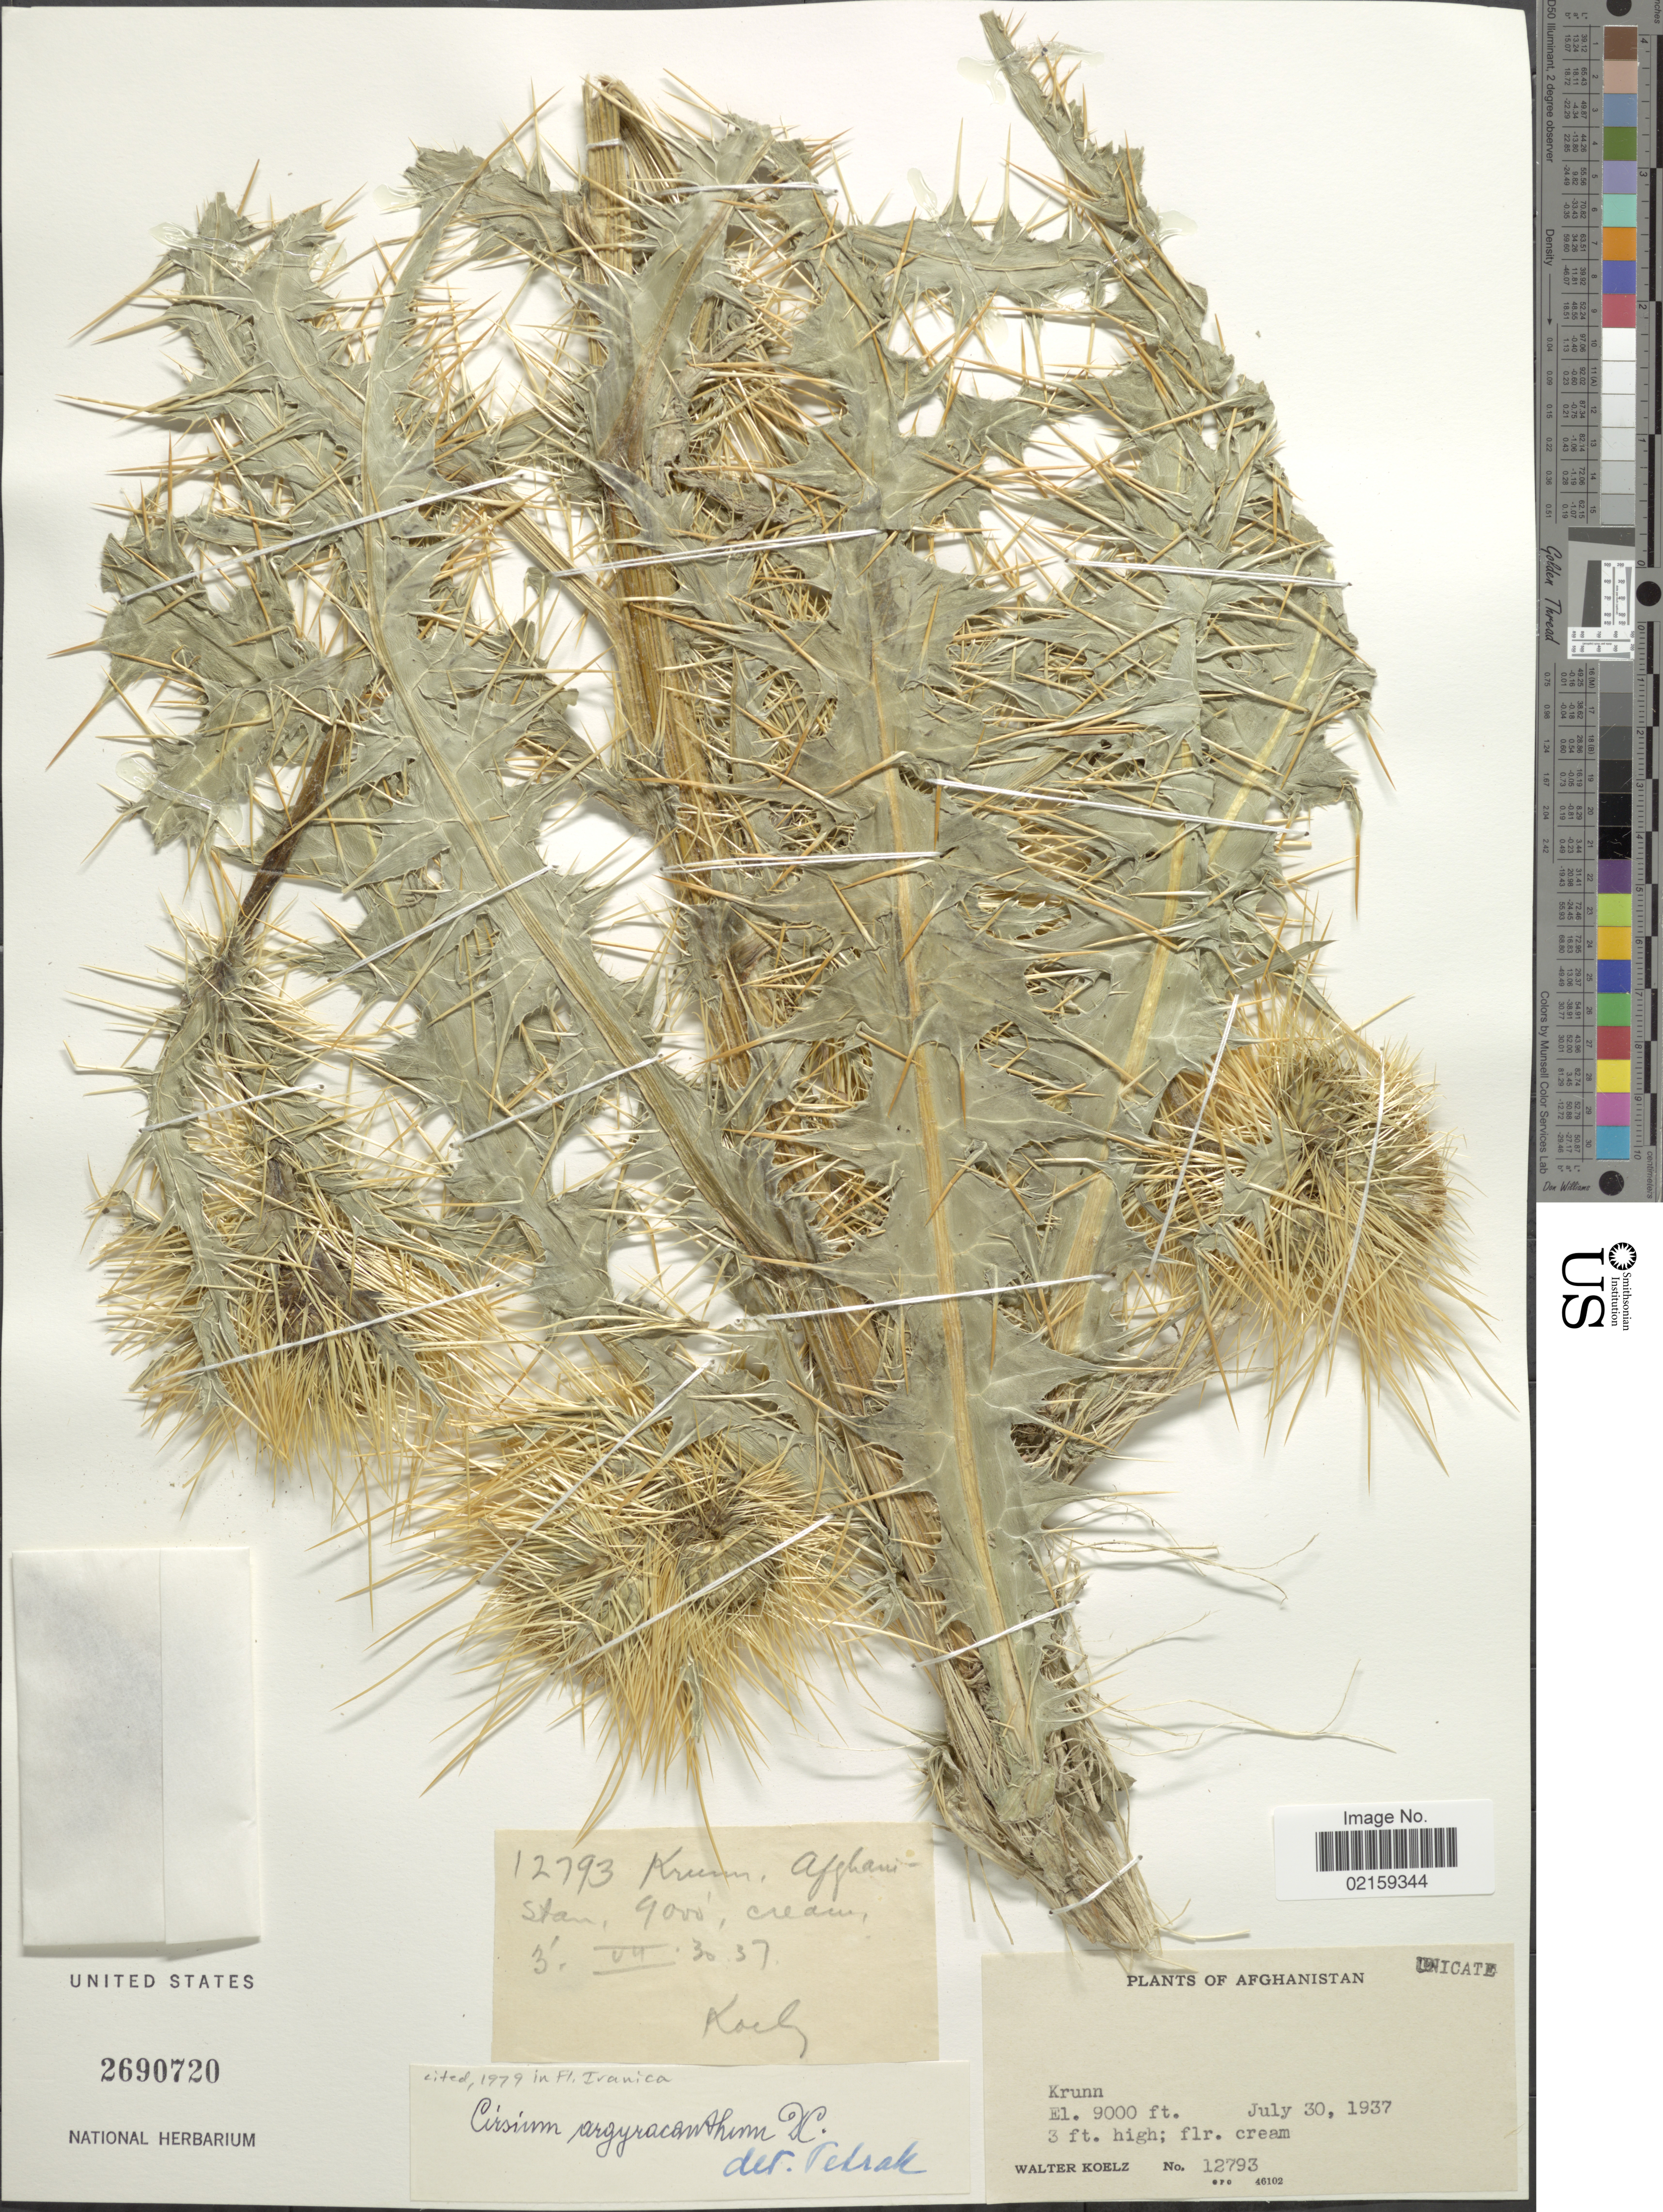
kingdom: Plantae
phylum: Tracheophyta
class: Magnoliopsida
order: Asterales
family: Asteraceae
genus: Cirsium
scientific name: Cirsium argyracanthum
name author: DC.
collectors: W. N. Koelz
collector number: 12793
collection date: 1937-07-30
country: Afghanistan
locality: Krunn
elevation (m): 2743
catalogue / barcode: US 2690720